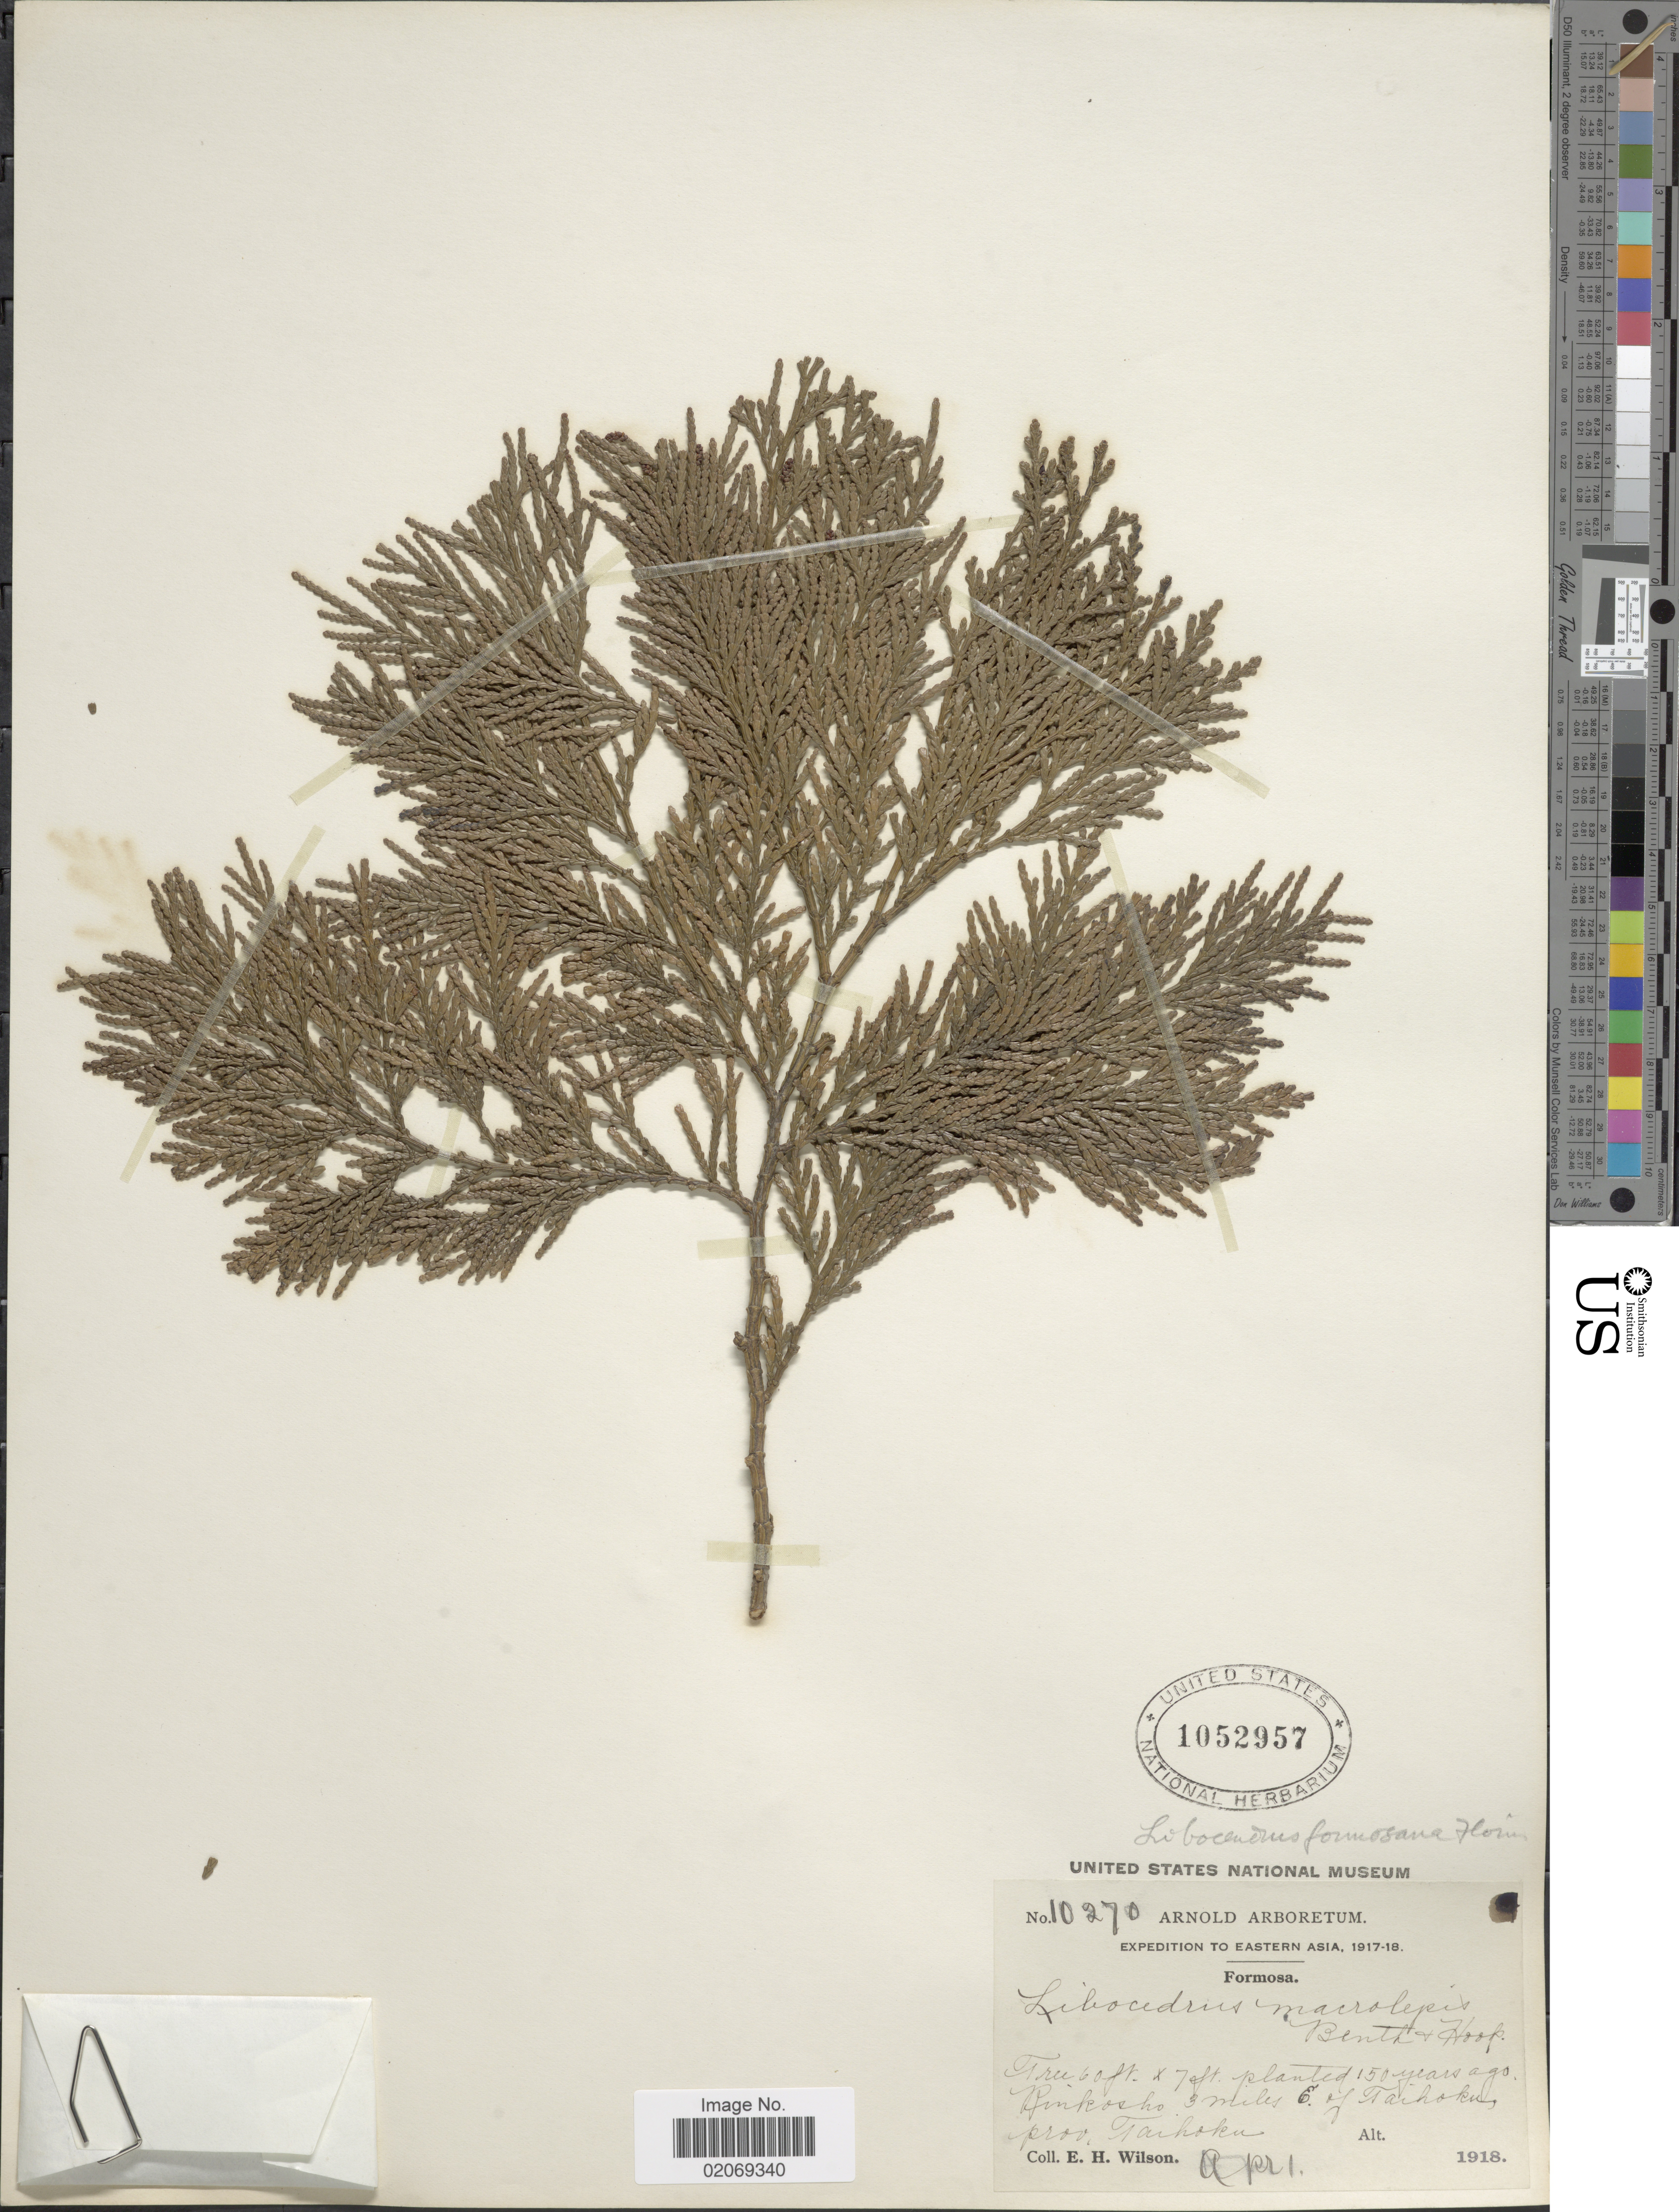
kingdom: Plantae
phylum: Tracheophyta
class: Pinopsida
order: Pinales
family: Cupressaceae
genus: Libocedrus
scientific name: Libocedrus formosana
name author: Florin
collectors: E. Wilson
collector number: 10270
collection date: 1918-04-01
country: Taiwan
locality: Eastern Asia, Formosa, Rinkosho 3 miles E of Taihoku, prov. Taihoku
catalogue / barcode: US 1052957